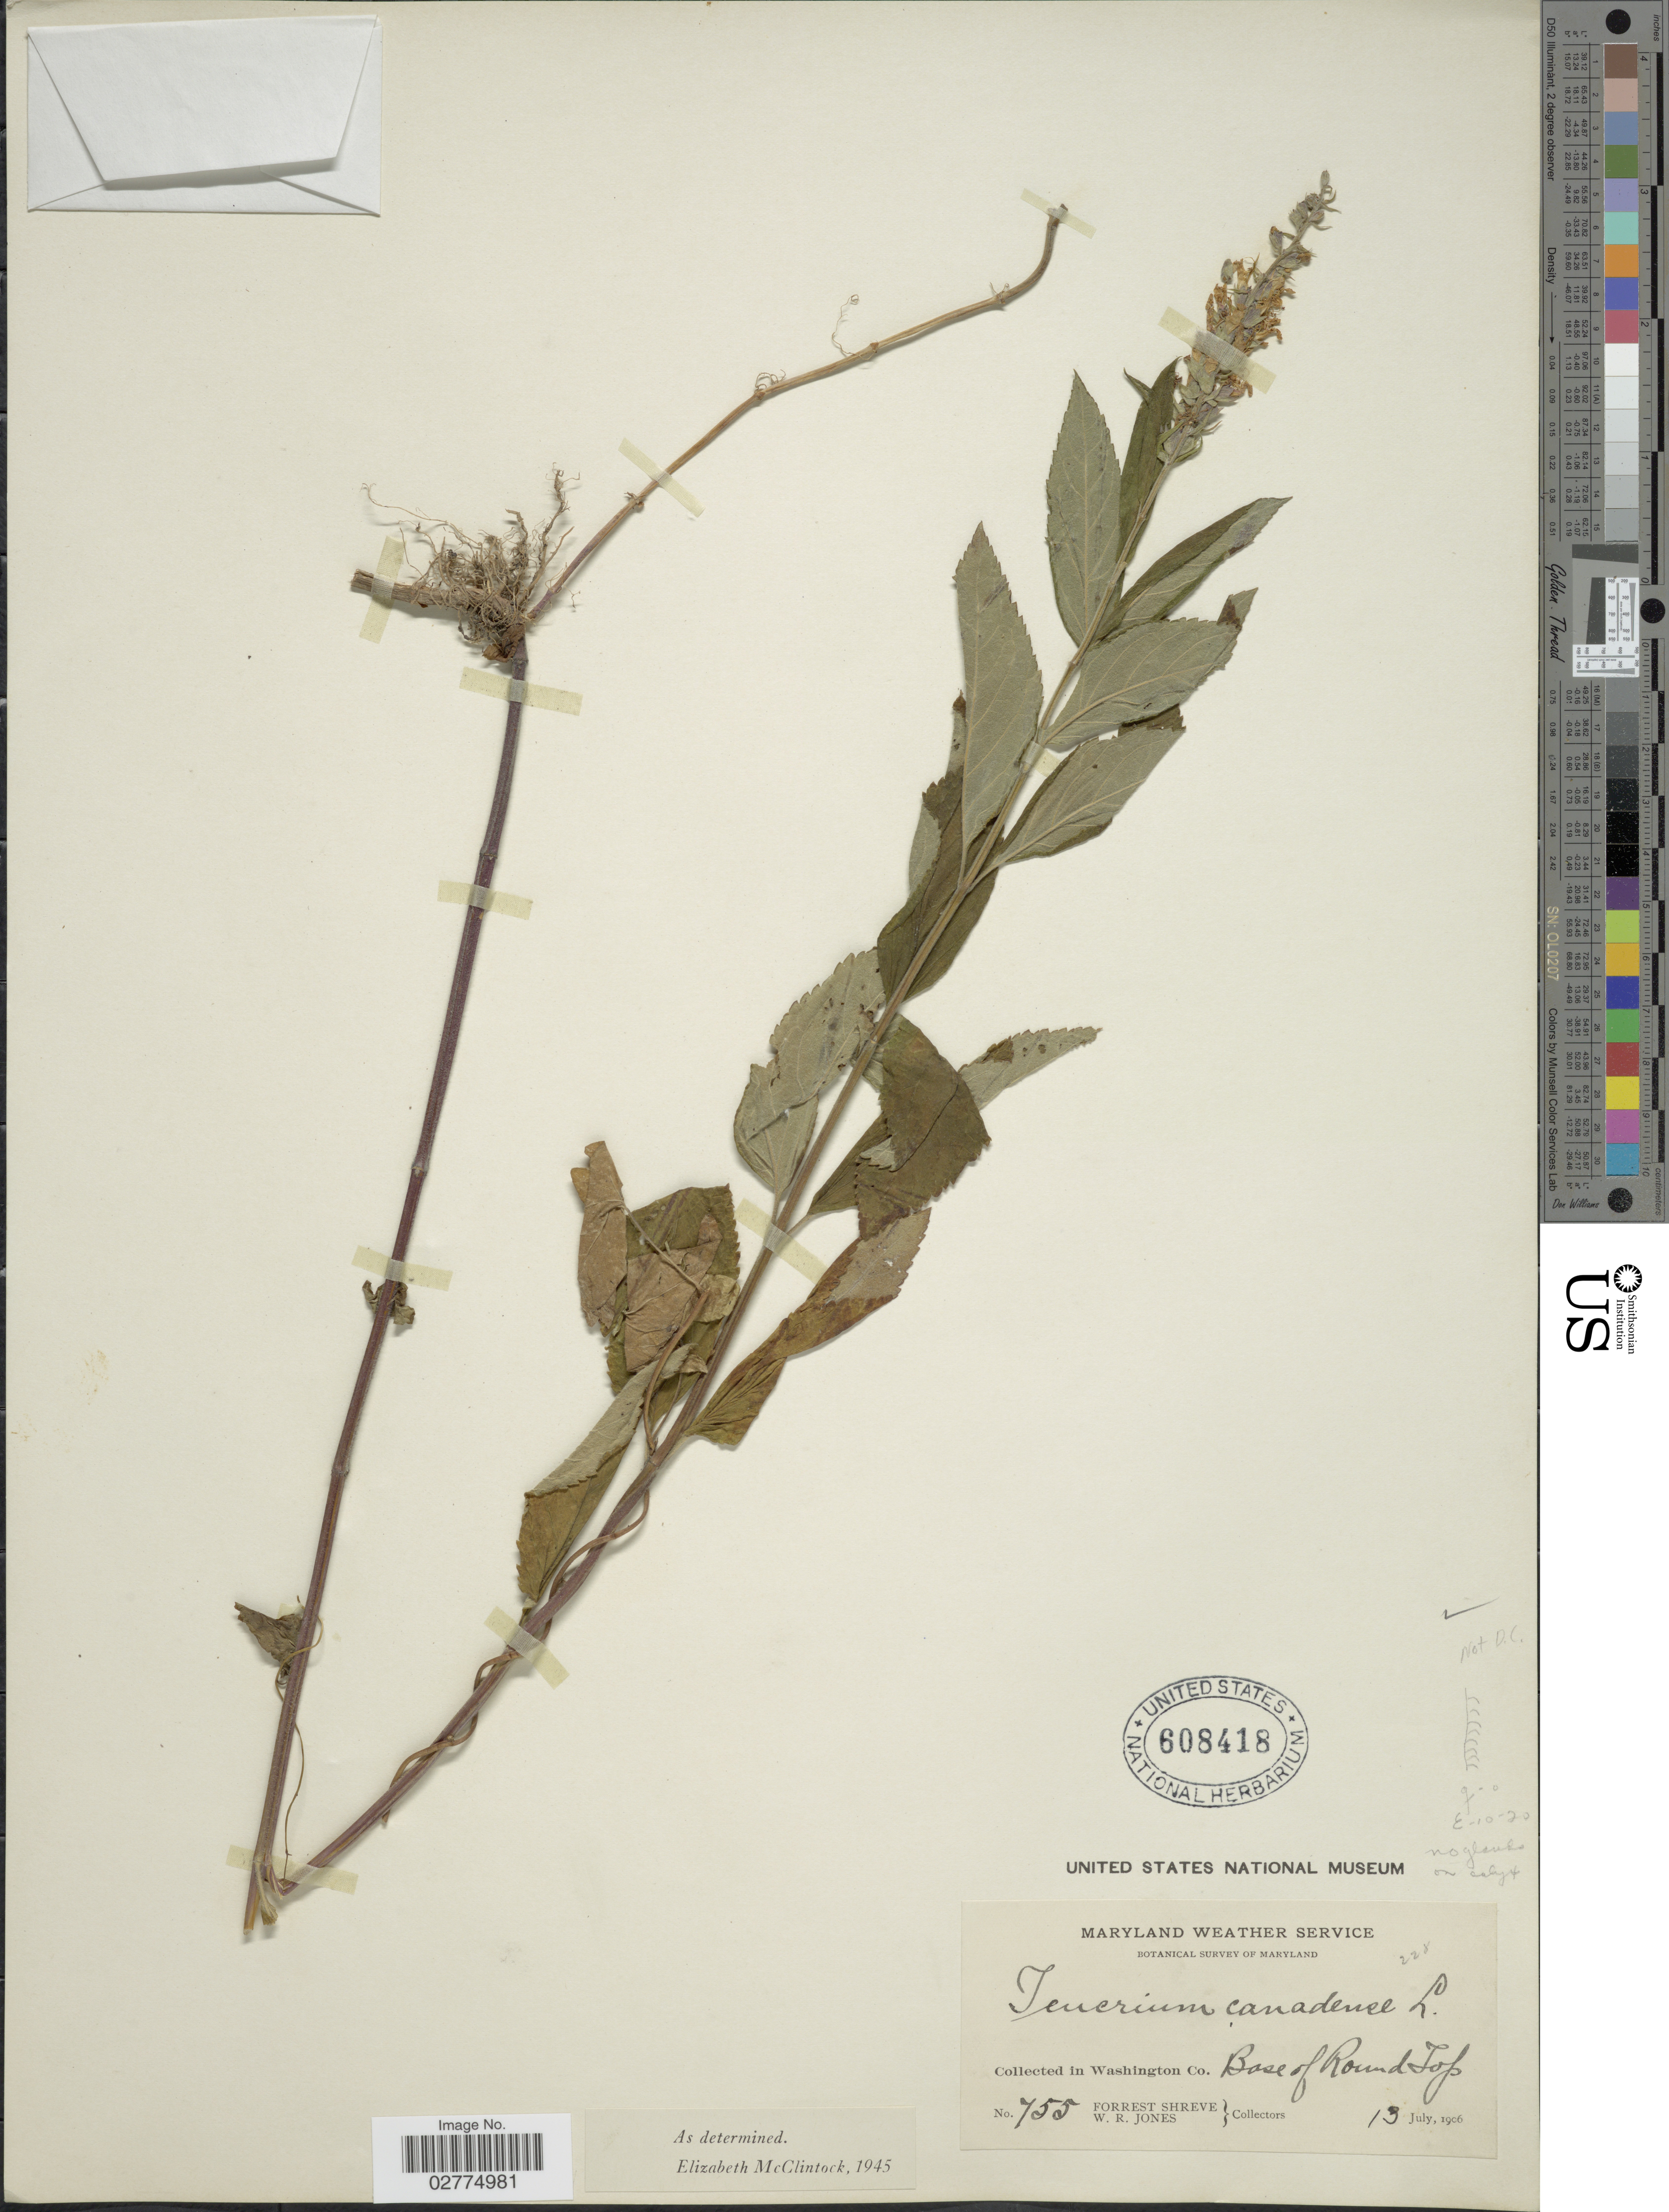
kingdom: Plantae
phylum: Tracheophyta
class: Magnoliopsida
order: Lamiales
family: Lamiaceae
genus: Teucrium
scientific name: Teucrium canadense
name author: L.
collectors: F. Shreve & W. R. Jones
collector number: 755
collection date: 1906-07-13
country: United States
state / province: Maryland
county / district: Washington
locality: Washington Co. Base of Round Top.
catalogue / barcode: US 608418